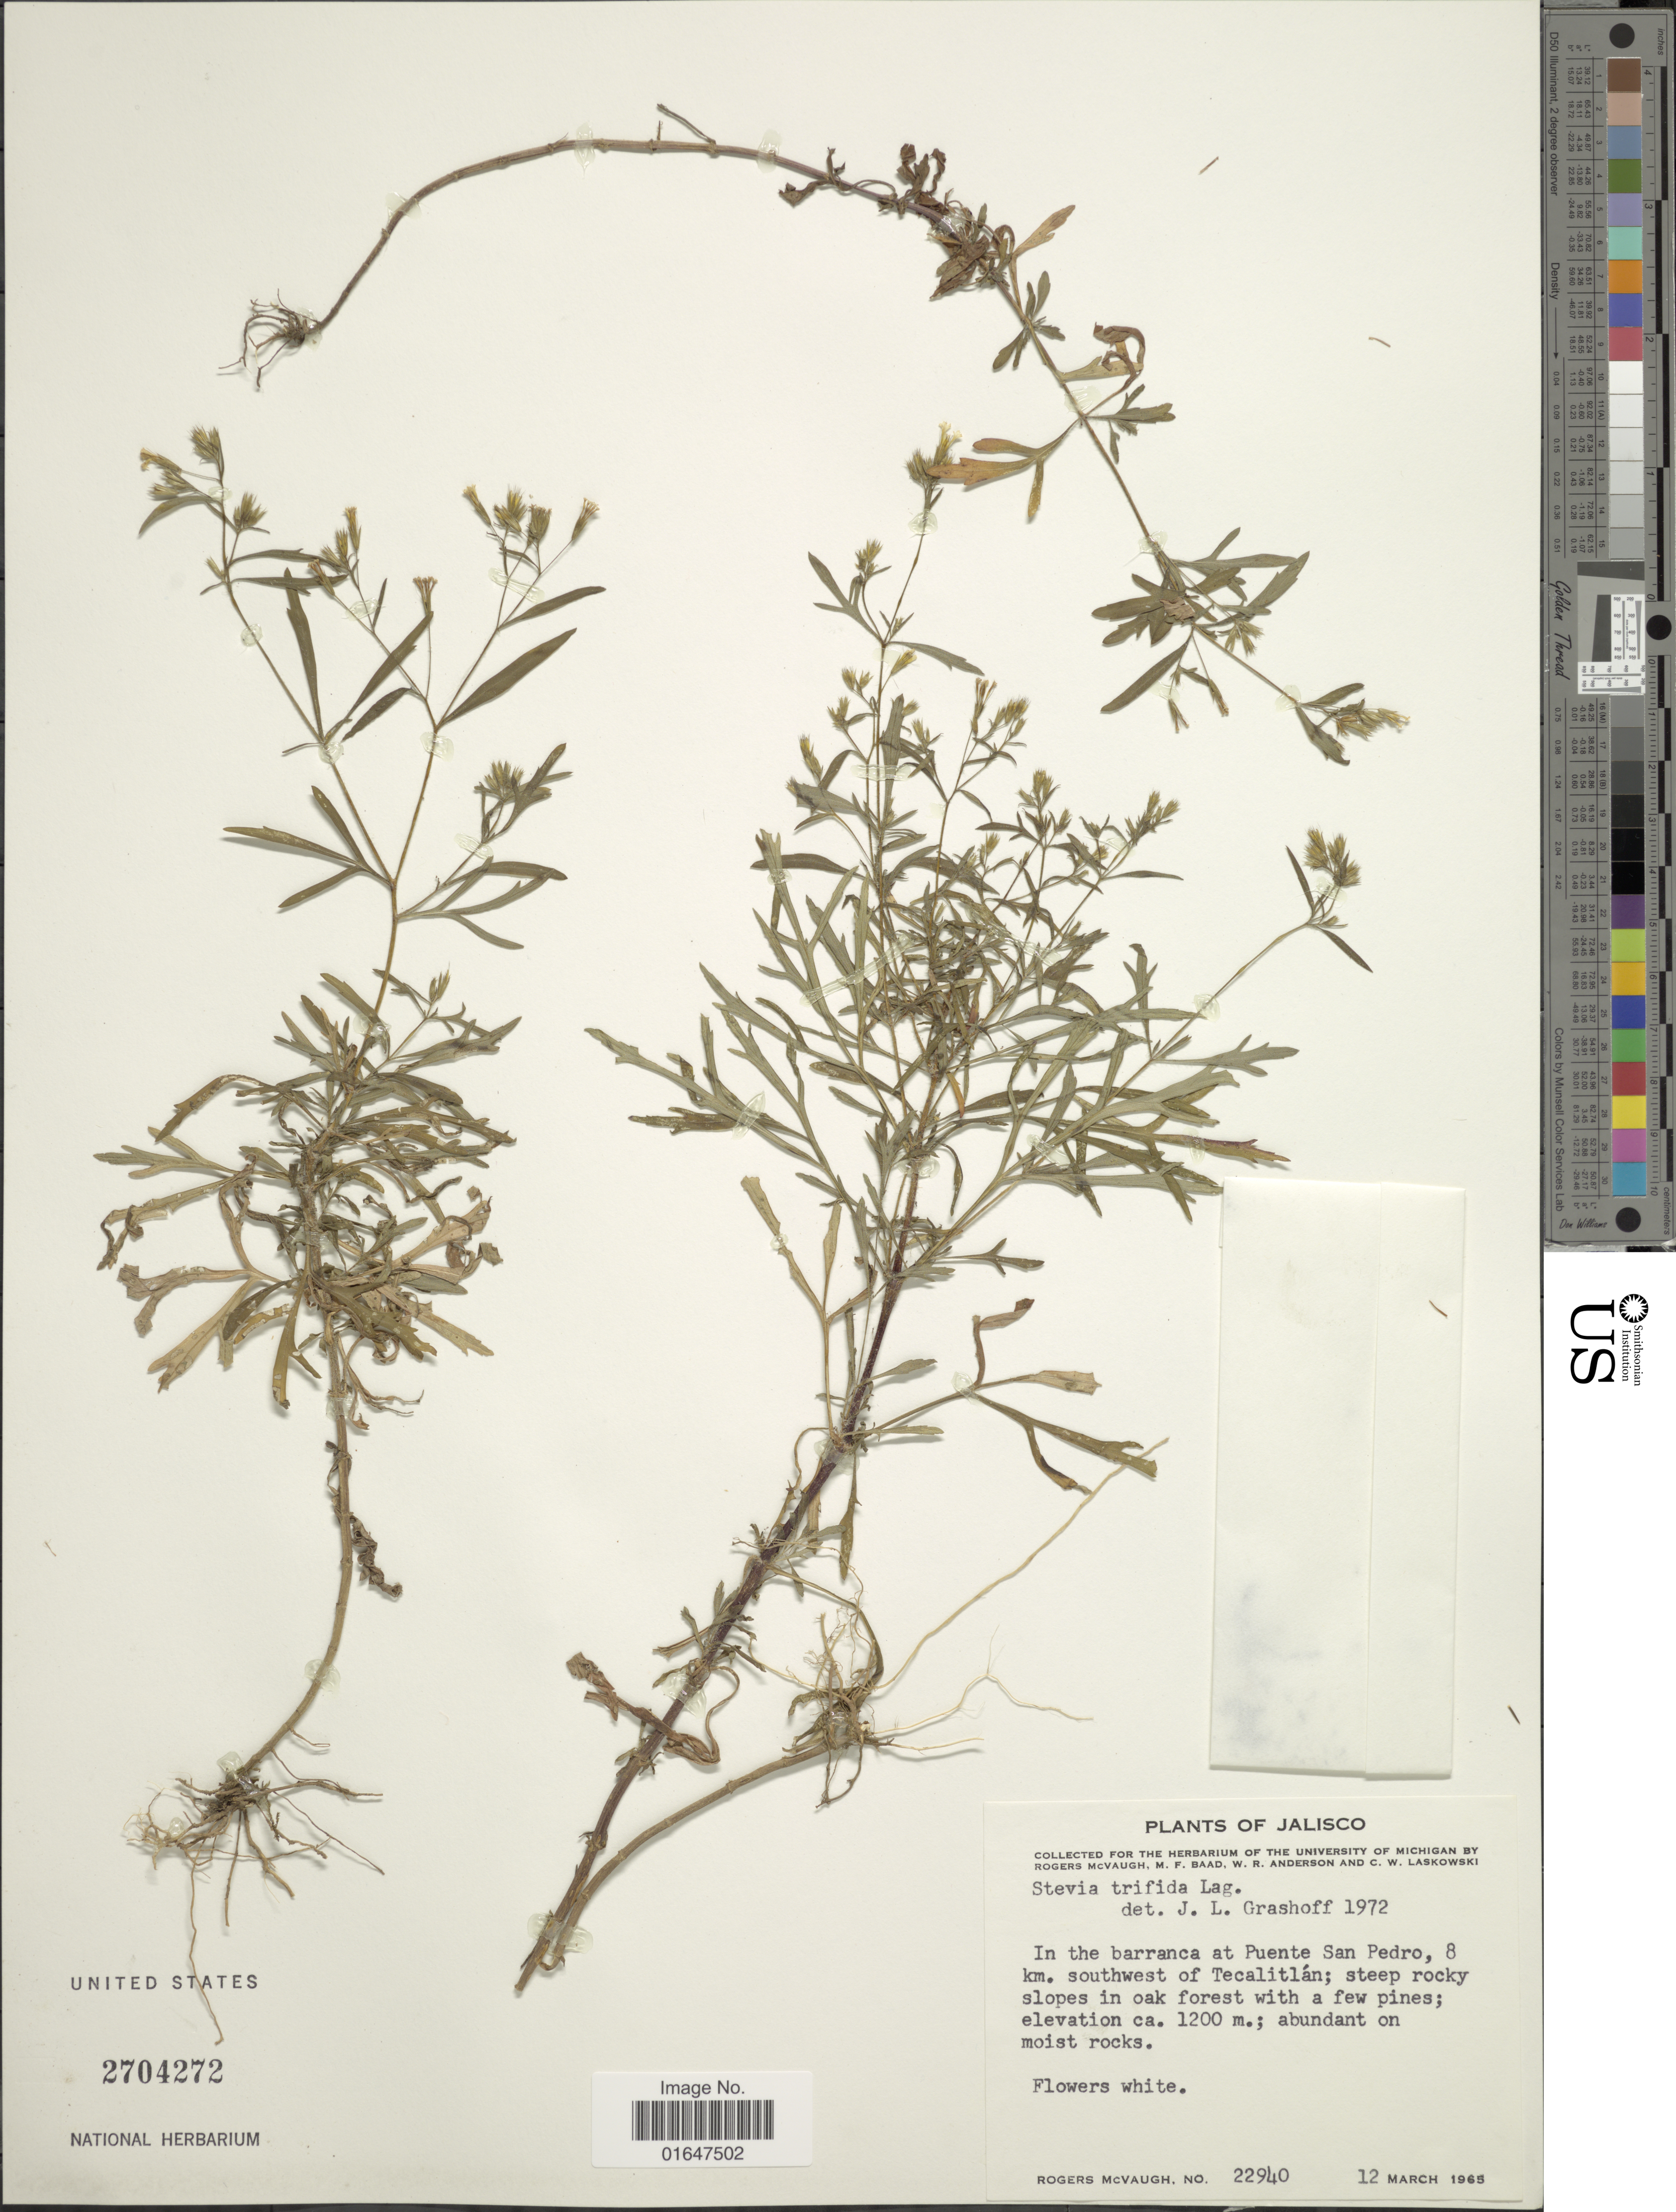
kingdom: Plantae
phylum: Tracheophyta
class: Magnoliopsida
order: Asterales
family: Asteraceae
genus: Stevia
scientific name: Stevia trifida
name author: Lag.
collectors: R. McVaugh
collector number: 22940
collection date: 1965-03-12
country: Mexico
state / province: Jalisco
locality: Barranca at Puente San Pedro, 8 km southwest of Tecalitlan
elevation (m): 1200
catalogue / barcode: US 2704272